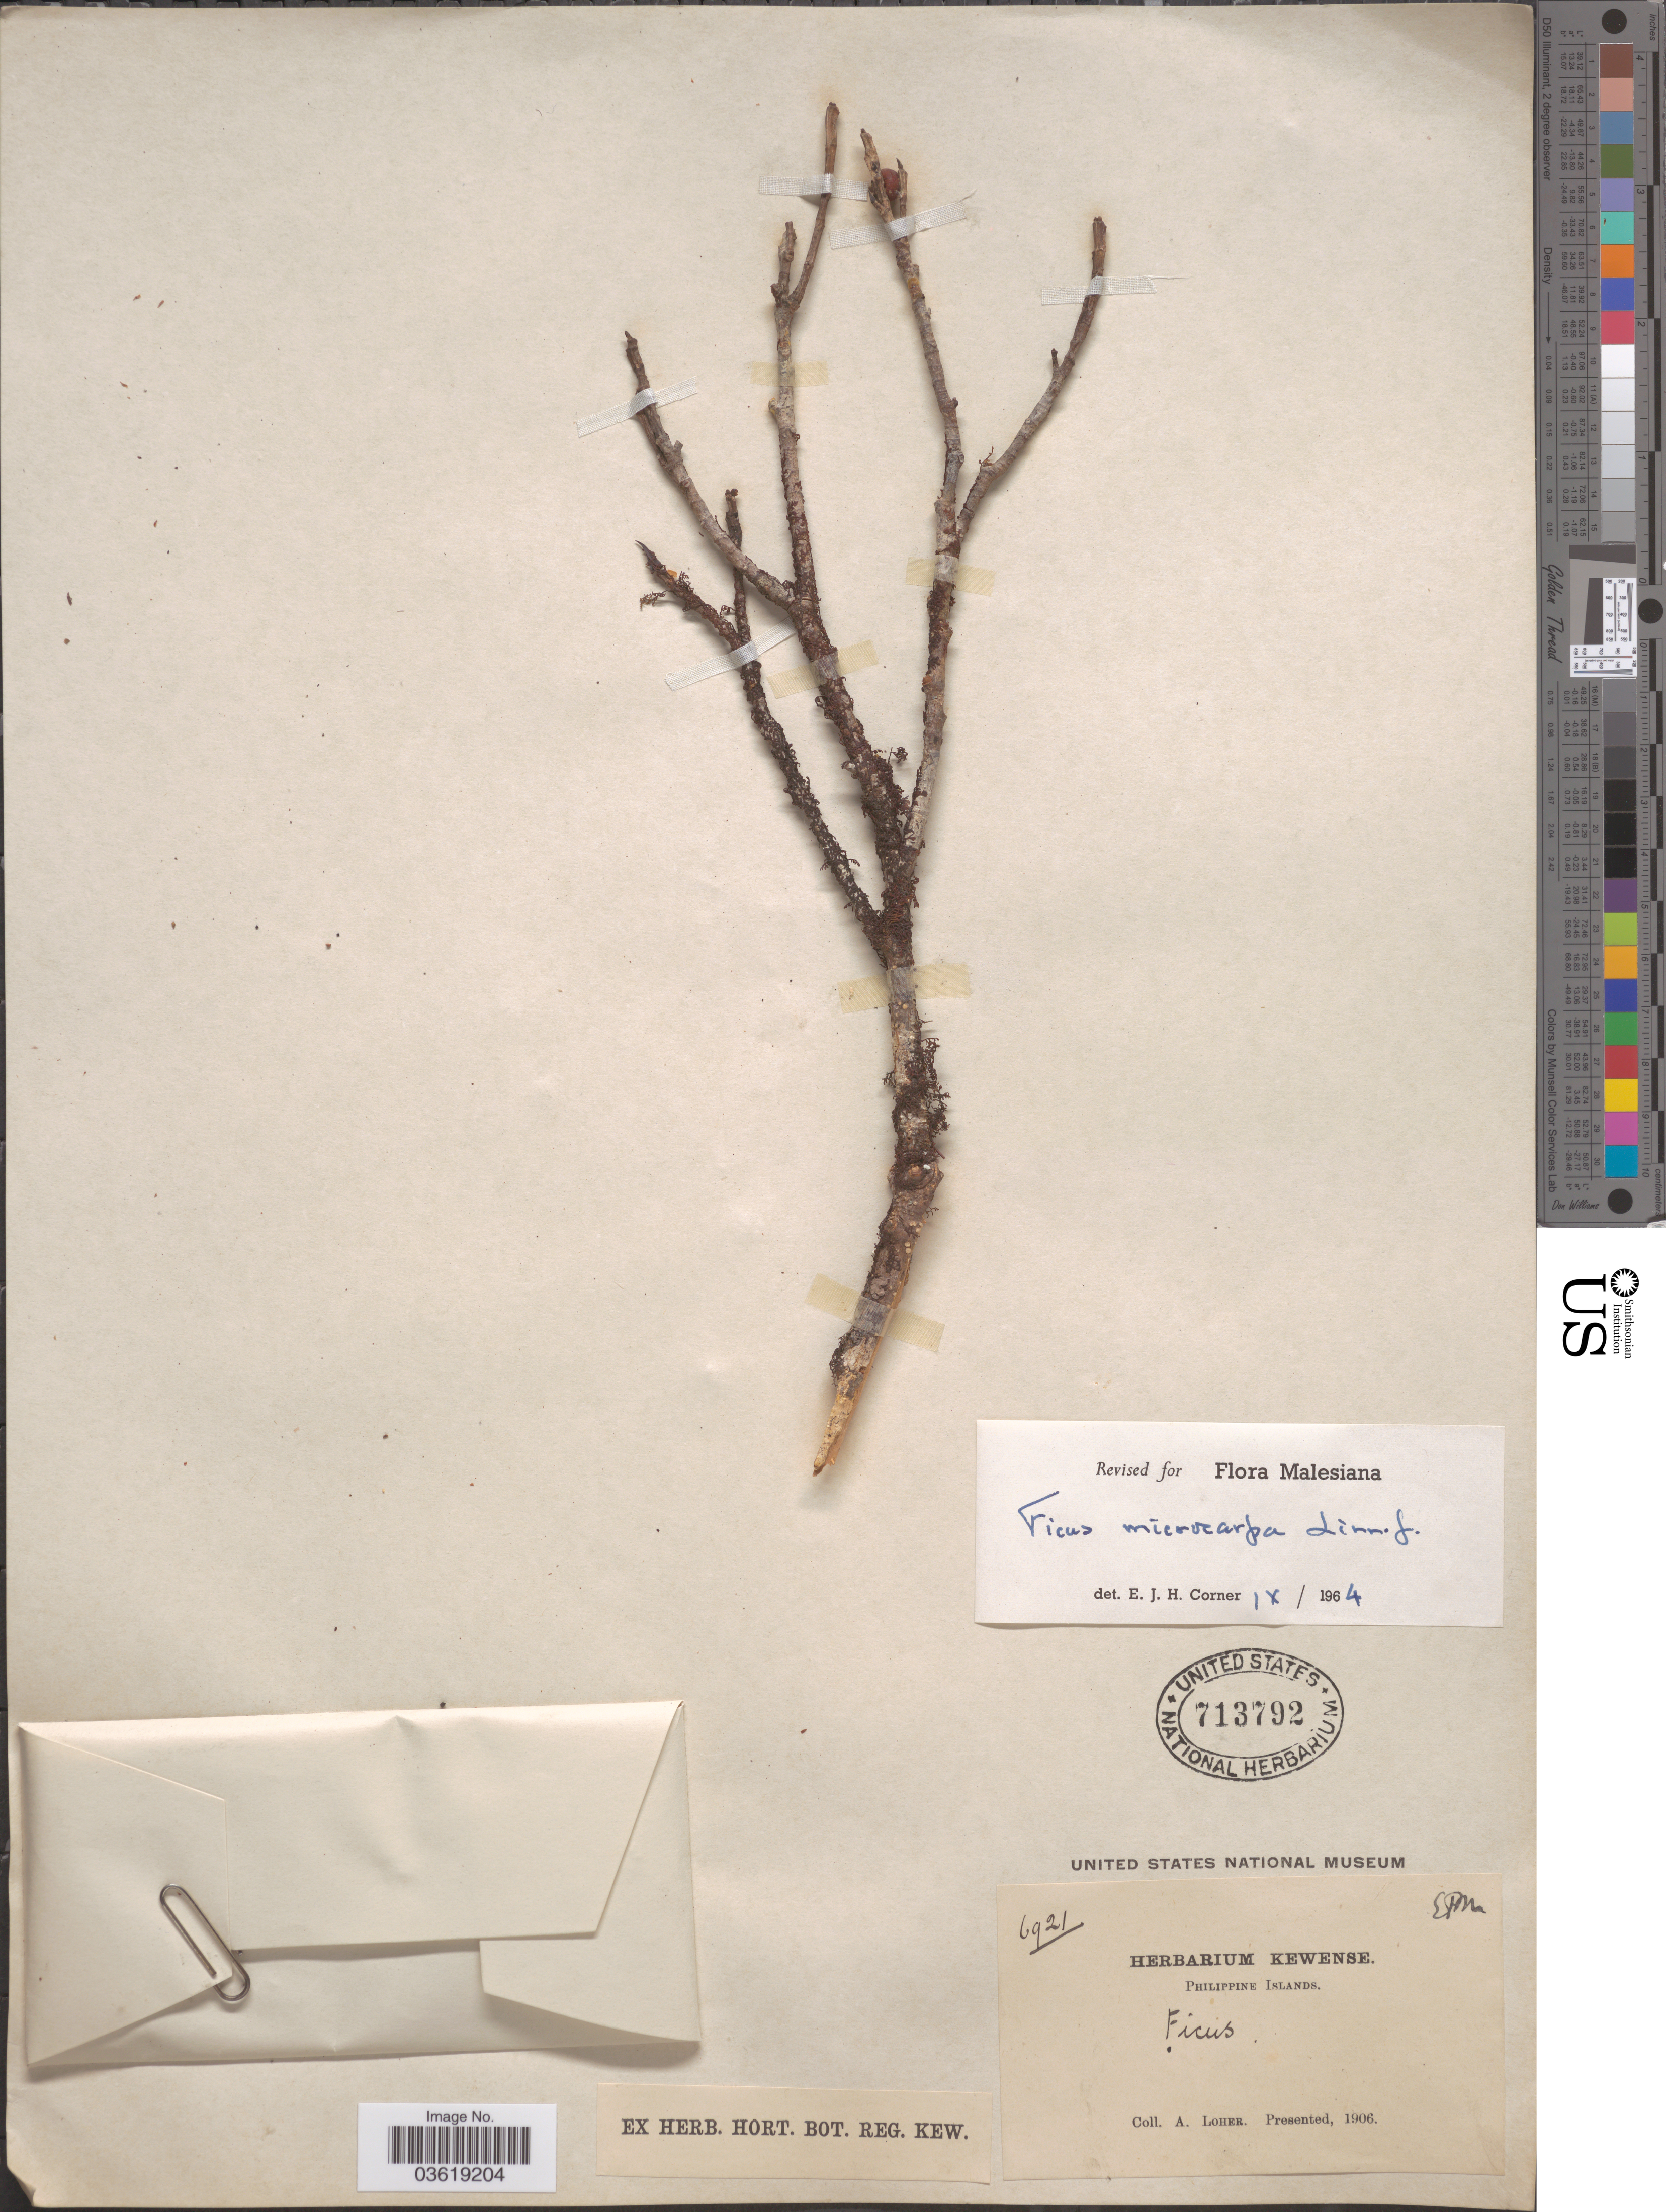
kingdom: Plantae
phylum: Tracheophyta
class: Magnoliopsida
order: Rosales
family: Moraceae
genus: Ficus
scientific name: Ficus microcarpa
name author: L. f.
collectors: A. Loher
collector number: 6921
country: Philippines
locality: The Philippine Islands.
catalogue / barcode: US 713792